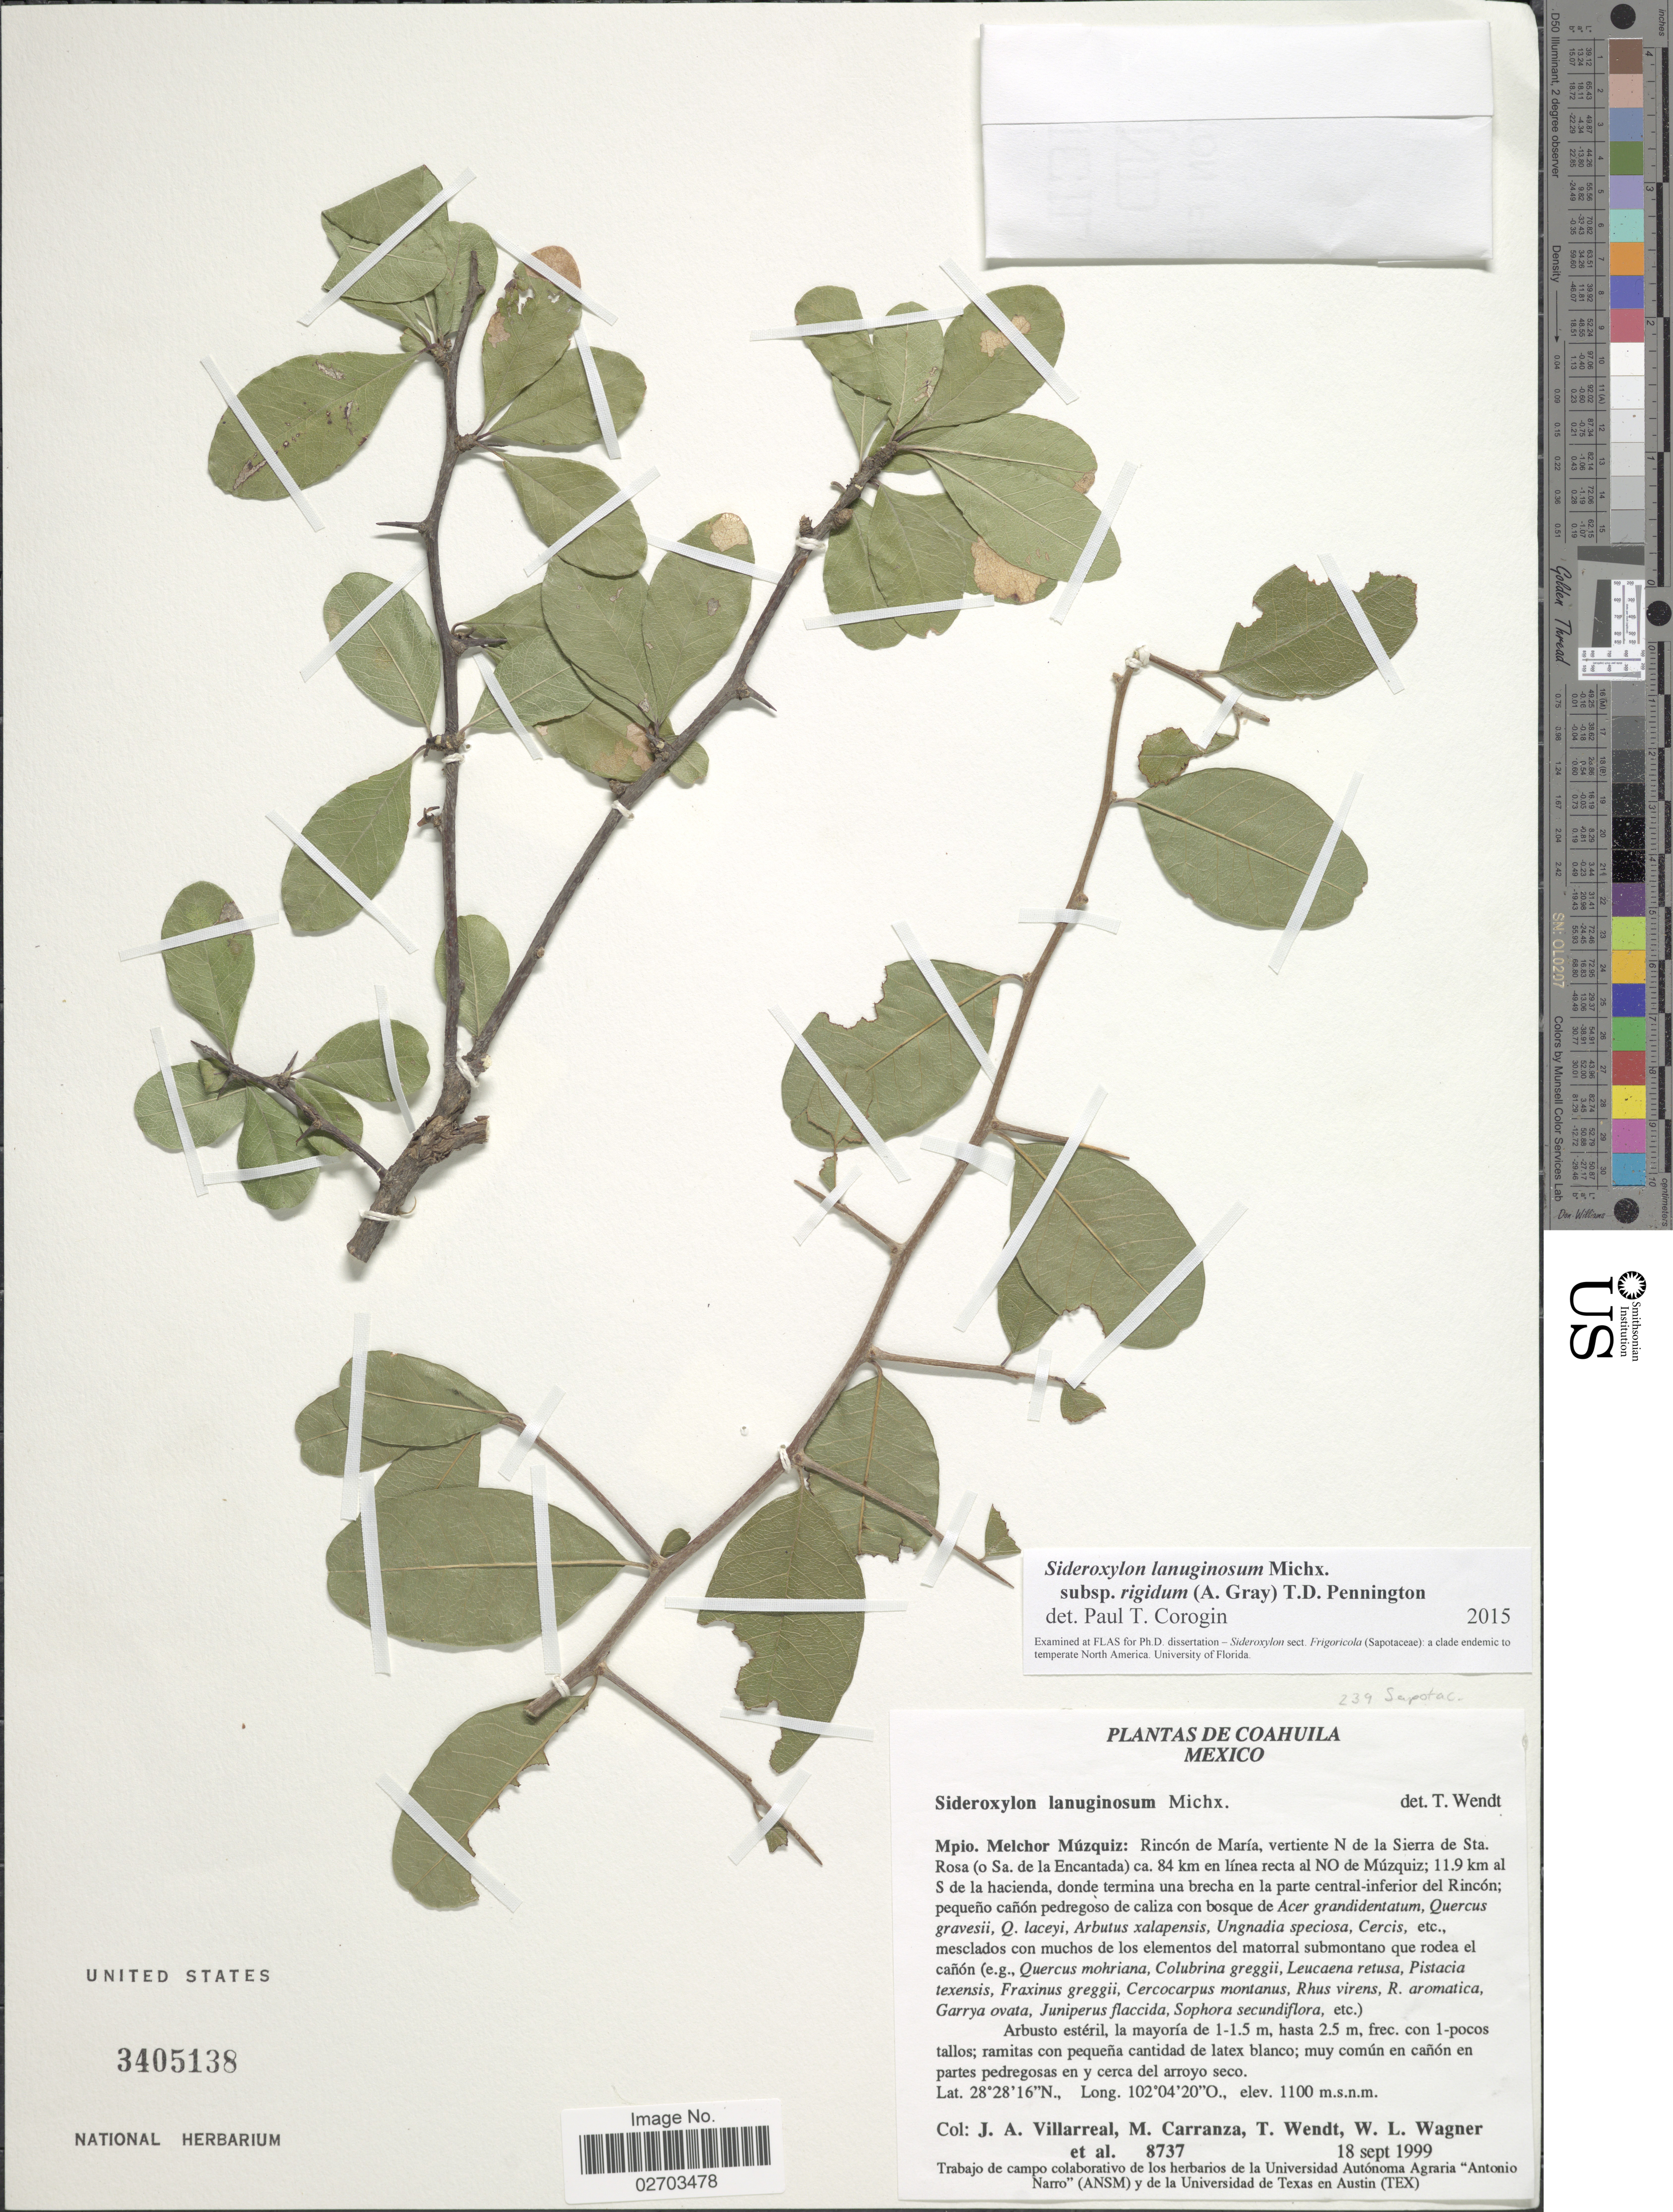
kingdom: Plantae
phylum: Tracheophyta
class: Magnoliopsida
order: Ericales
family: Sapotaceae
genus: Sideroxylon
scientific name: Sideroxylon lanuginosum subsp. rigidum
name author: (A. Gray) T.D. Penn.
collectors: J. Villarreal, M. Carranza, T. L. Wendt, W. L. Wagner & et al.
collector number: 8737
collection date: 1999-09-18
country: Mexico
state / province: Coahuila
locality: Mpio. Melchor Muzquiz: Rincon de Maria, vertiente N de la Sierra de Sta. Rosa (o. Sa. de la Encantada) ca. 84 km en linea recta al NO de Muzquiz; 11.9 km al S de la hacienda, donde termina una brecha en la parte central inferior del Rincon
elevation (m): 1100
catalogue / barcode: US 3405138